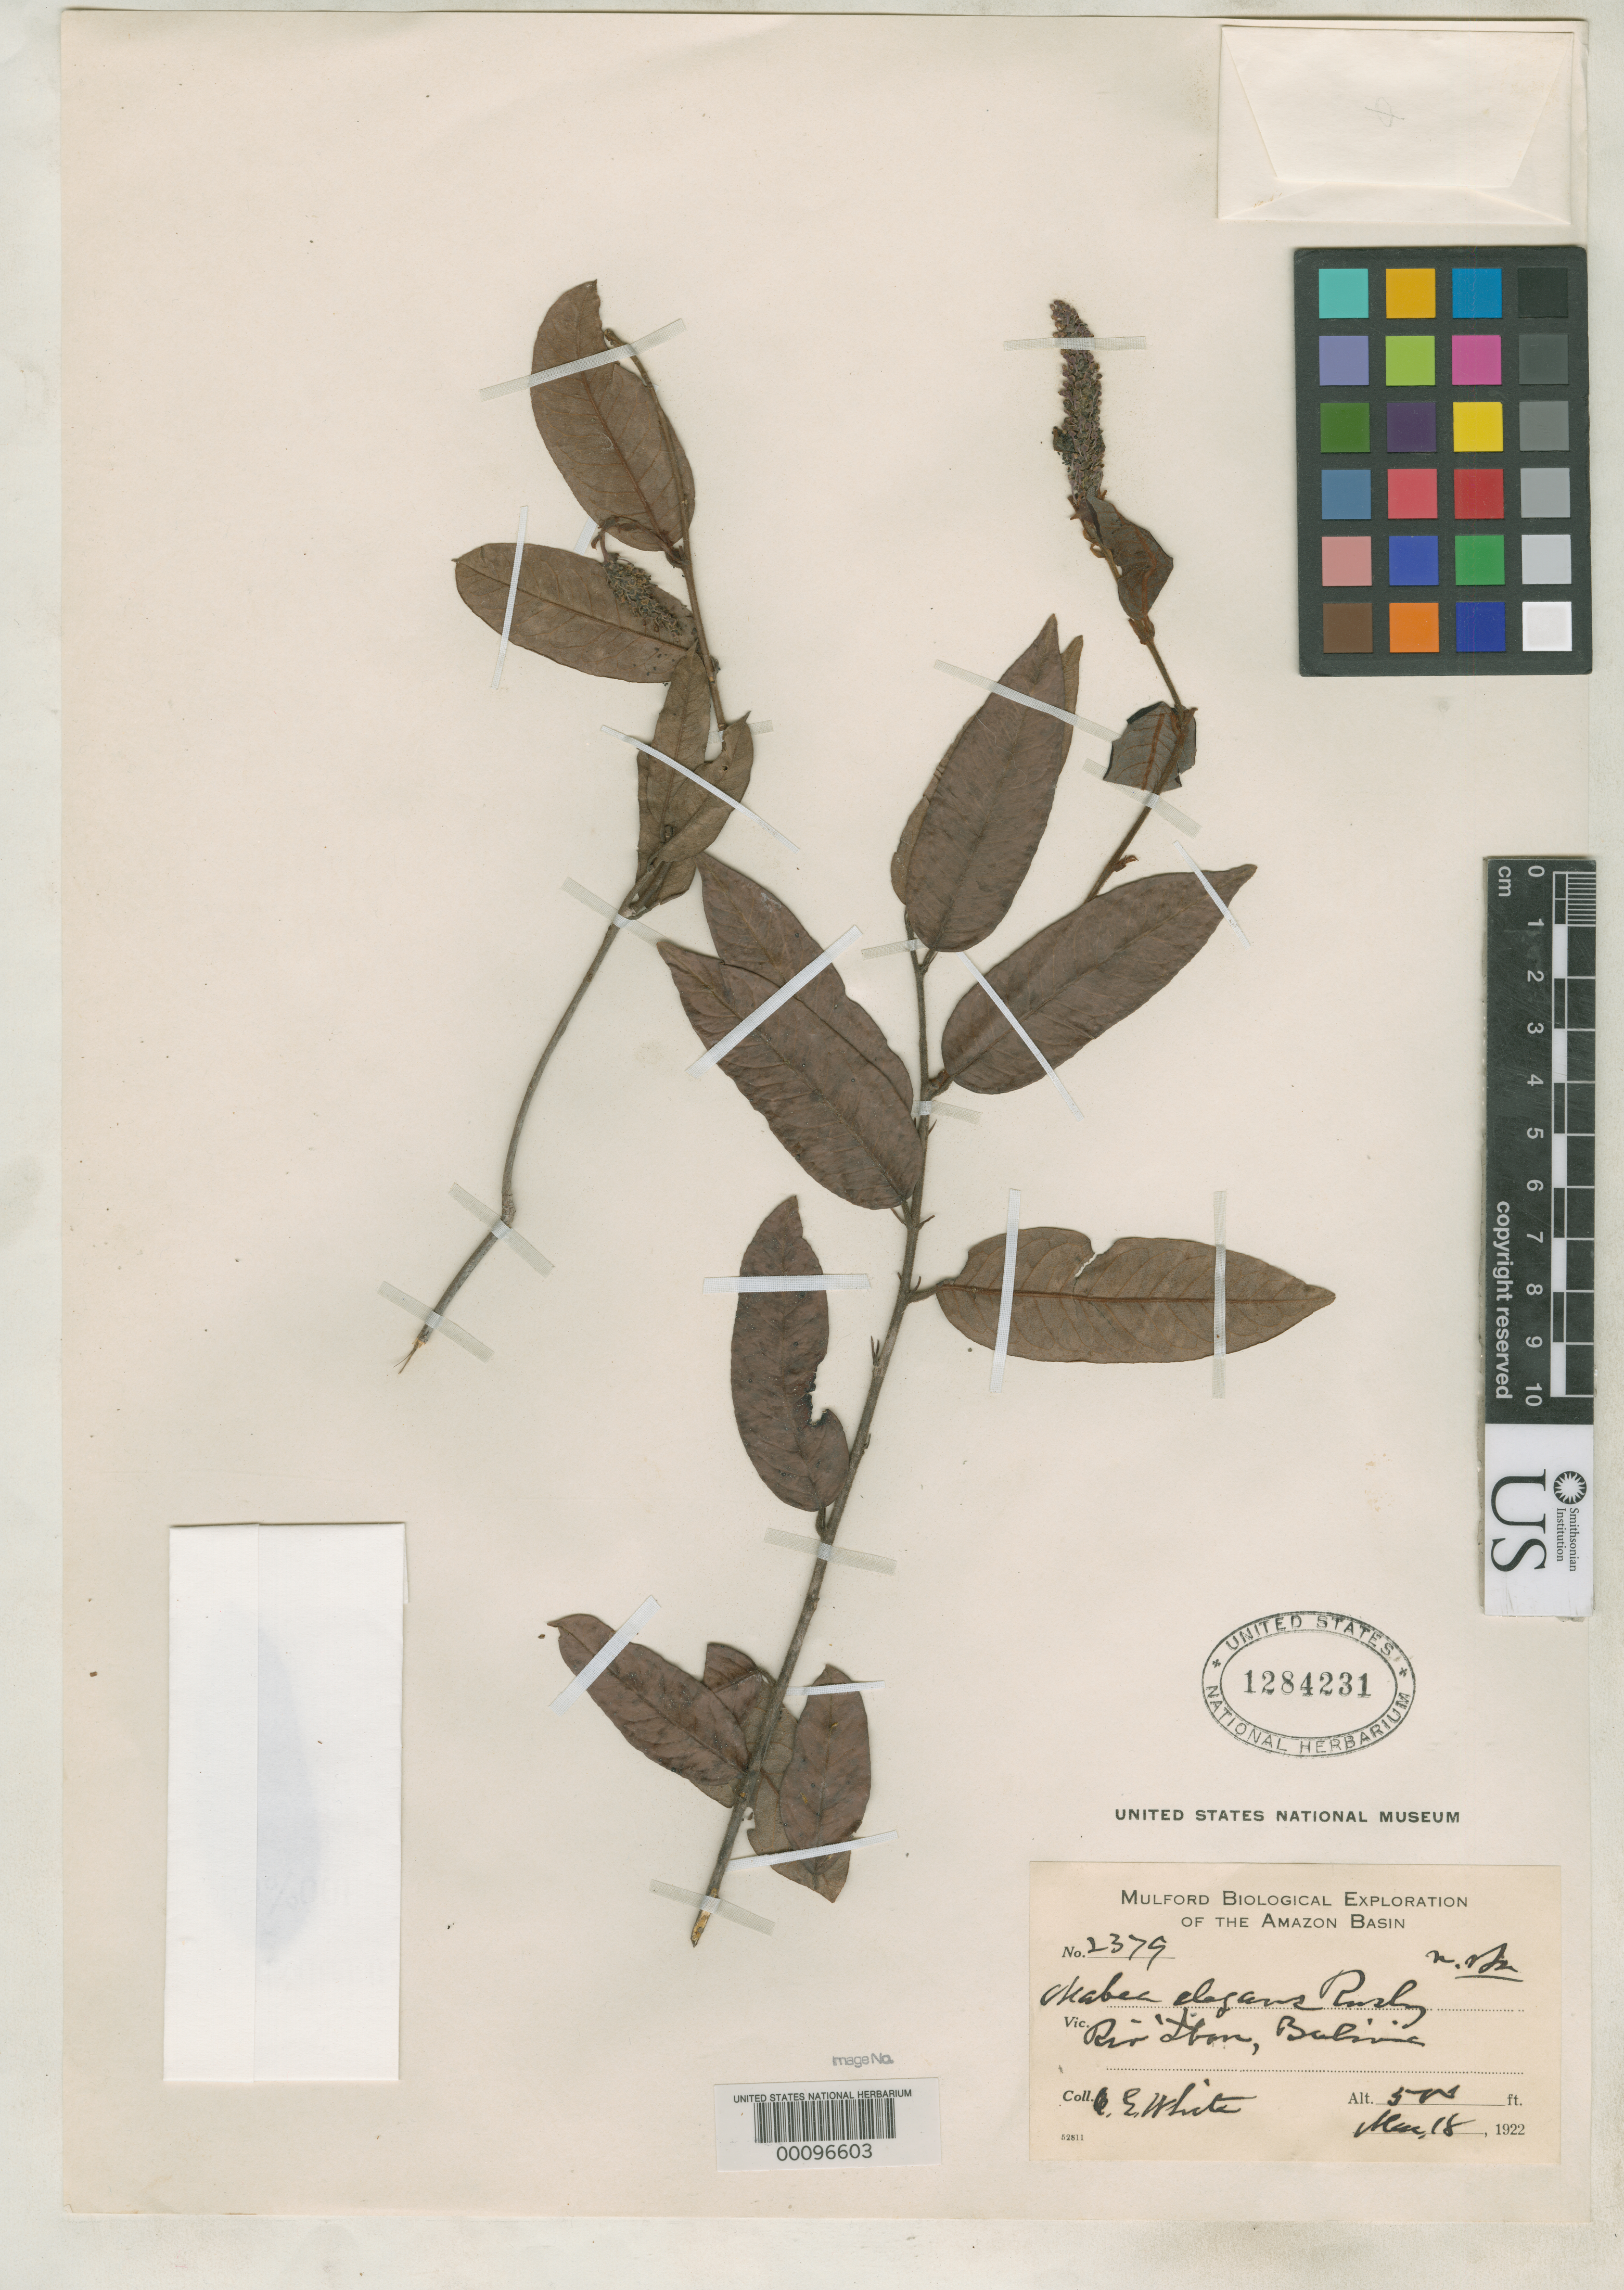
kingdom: Plantae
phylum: Tracheophyta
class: Magnoliopsida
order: Malpighiales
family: Euphorbiaceae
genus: Mabea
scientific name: Mabea elegans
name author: Rusby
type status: Isotype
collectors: O. E. White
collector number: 2379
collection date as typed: Mar. 18, 1922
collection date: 1922-03-18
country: Bolivia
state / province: Beni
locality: Rio Ibon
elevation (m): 152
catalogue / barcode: US 1284231